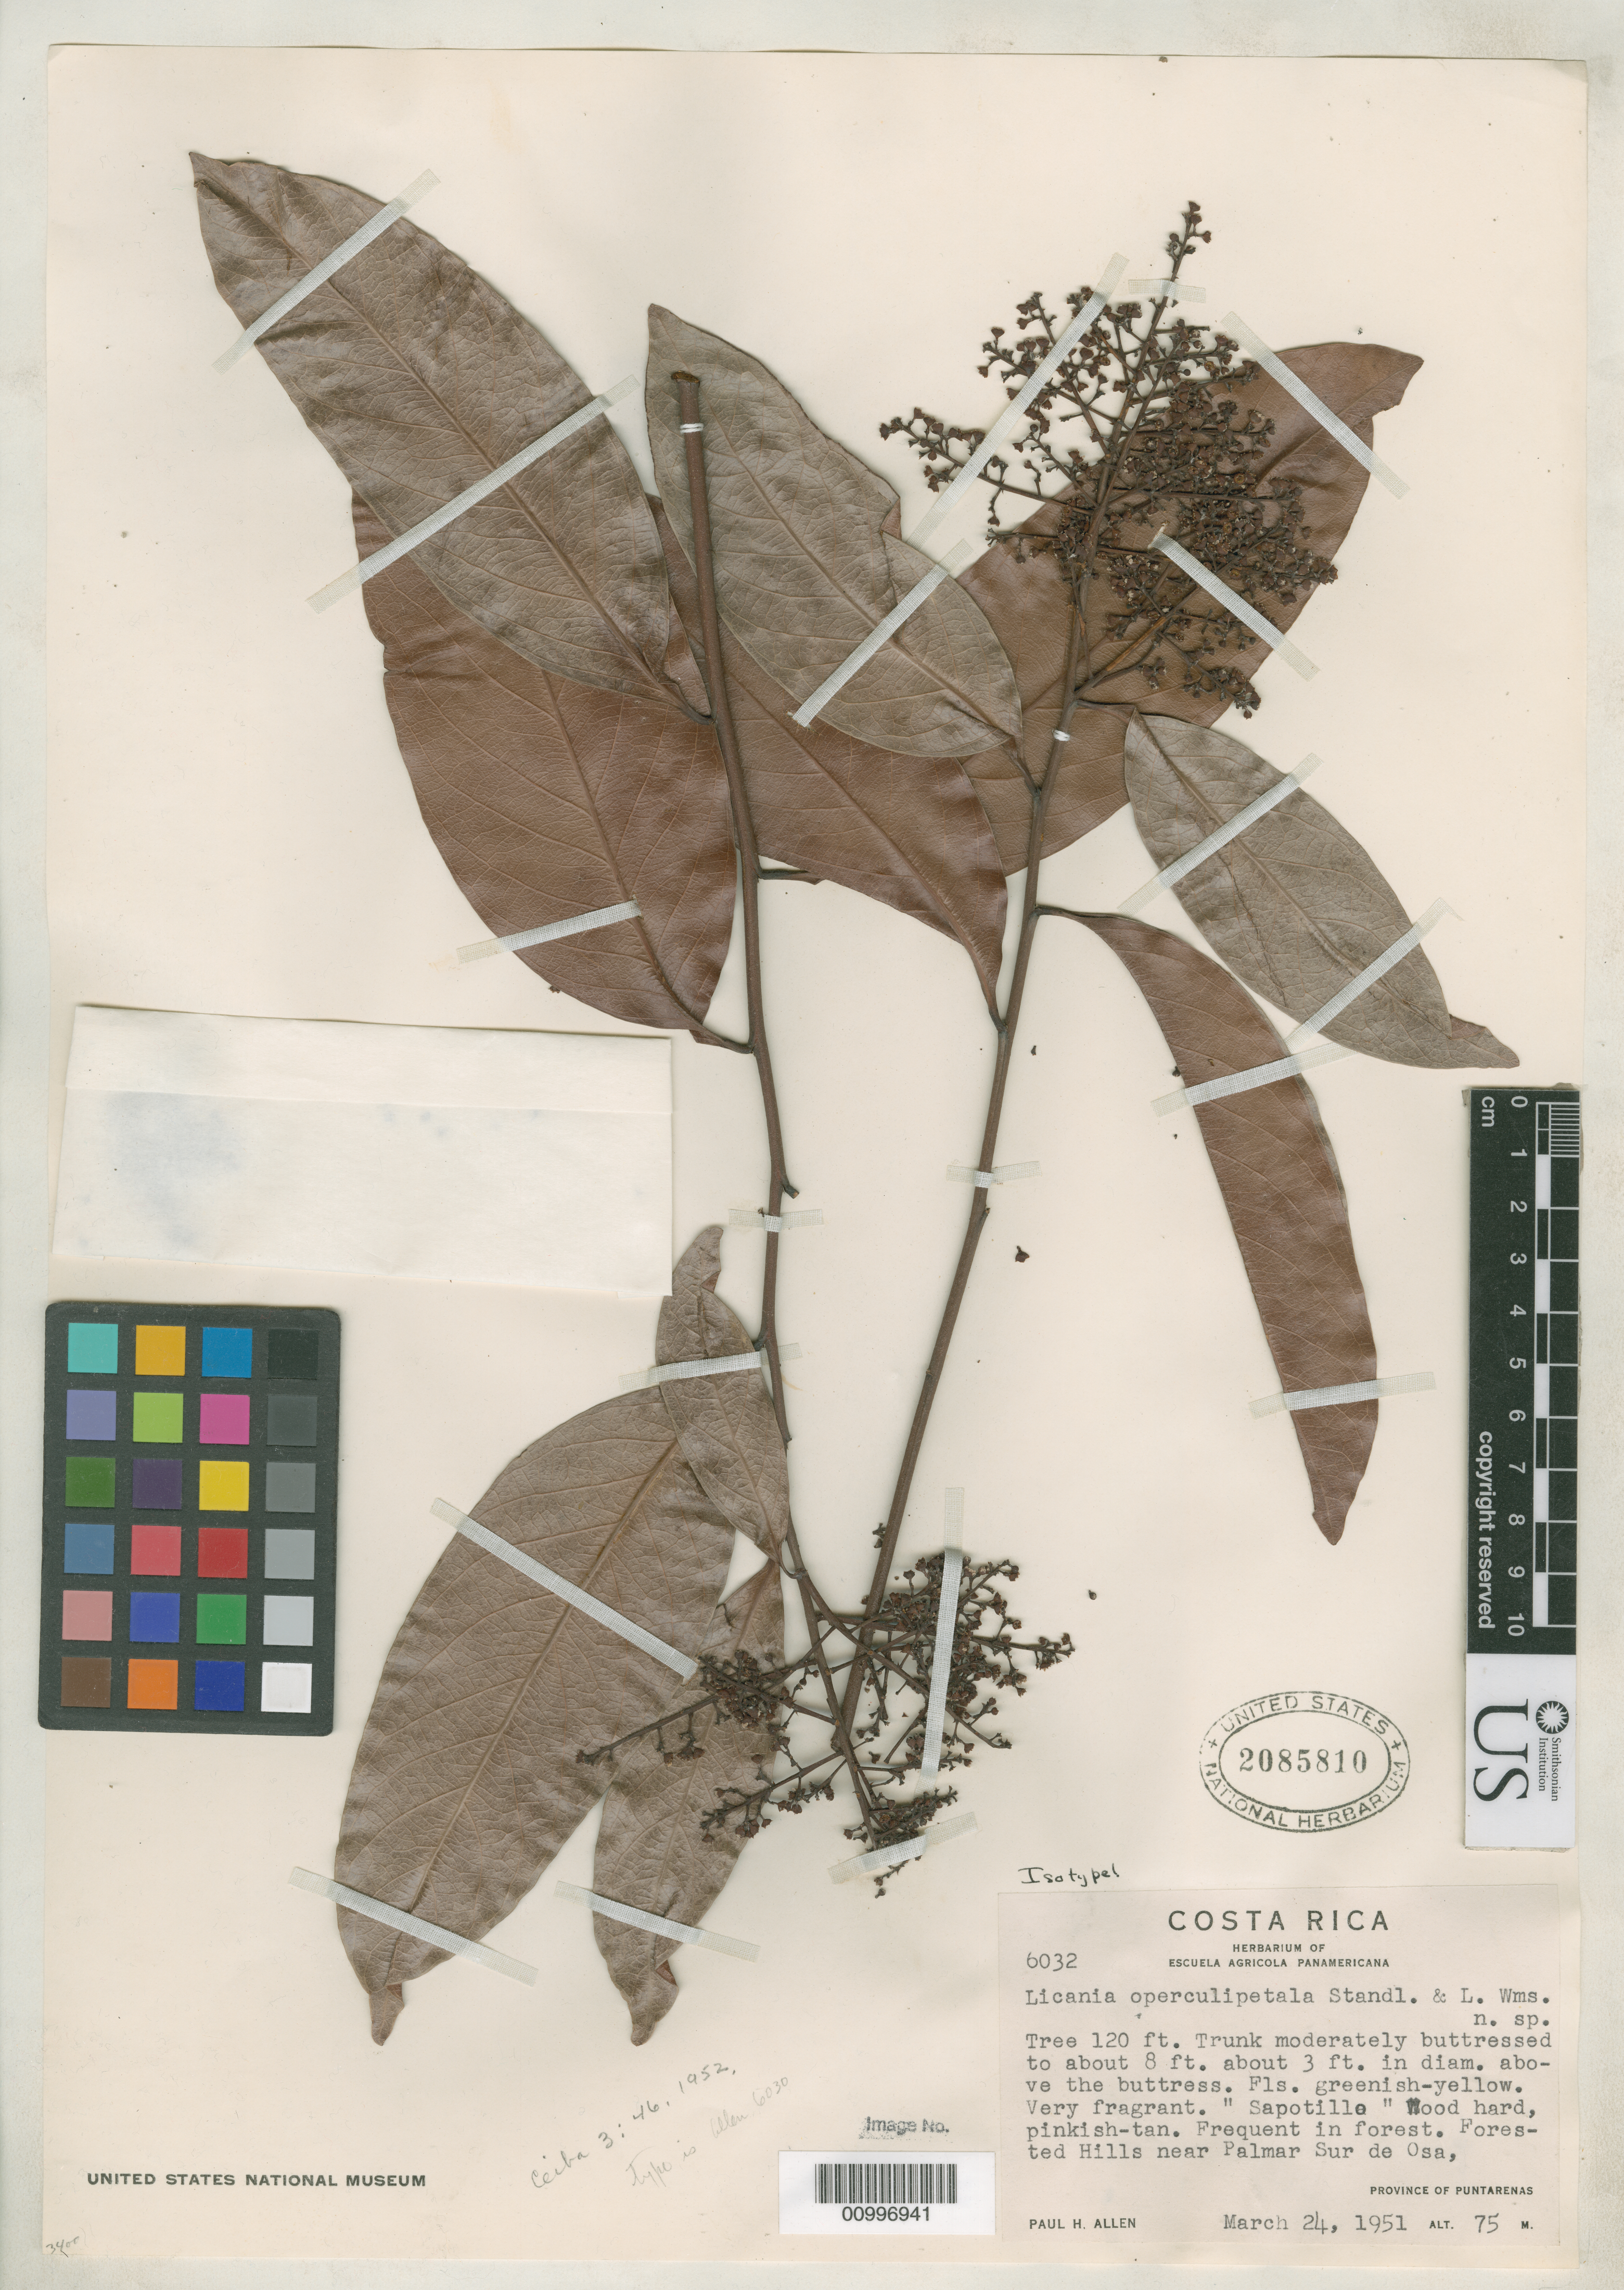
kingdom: Plantae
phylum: Tracheophyta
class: Magnoliopsida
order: Malpighiales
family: Chrysobalanaceae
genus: Licania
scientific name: Licania operculipetala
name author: Standl. & L.O. Williams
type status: Isotype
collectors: P. H. Allen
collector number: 6032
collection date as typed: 24 Mar 1951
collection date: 1951-03-24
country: Costa Rica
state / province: Puntarenas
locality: Forested Hills near Palmar Sur de Osa.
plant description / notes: Collection number erroneously cited as 6030 in protologue.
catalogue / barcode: US 2085810